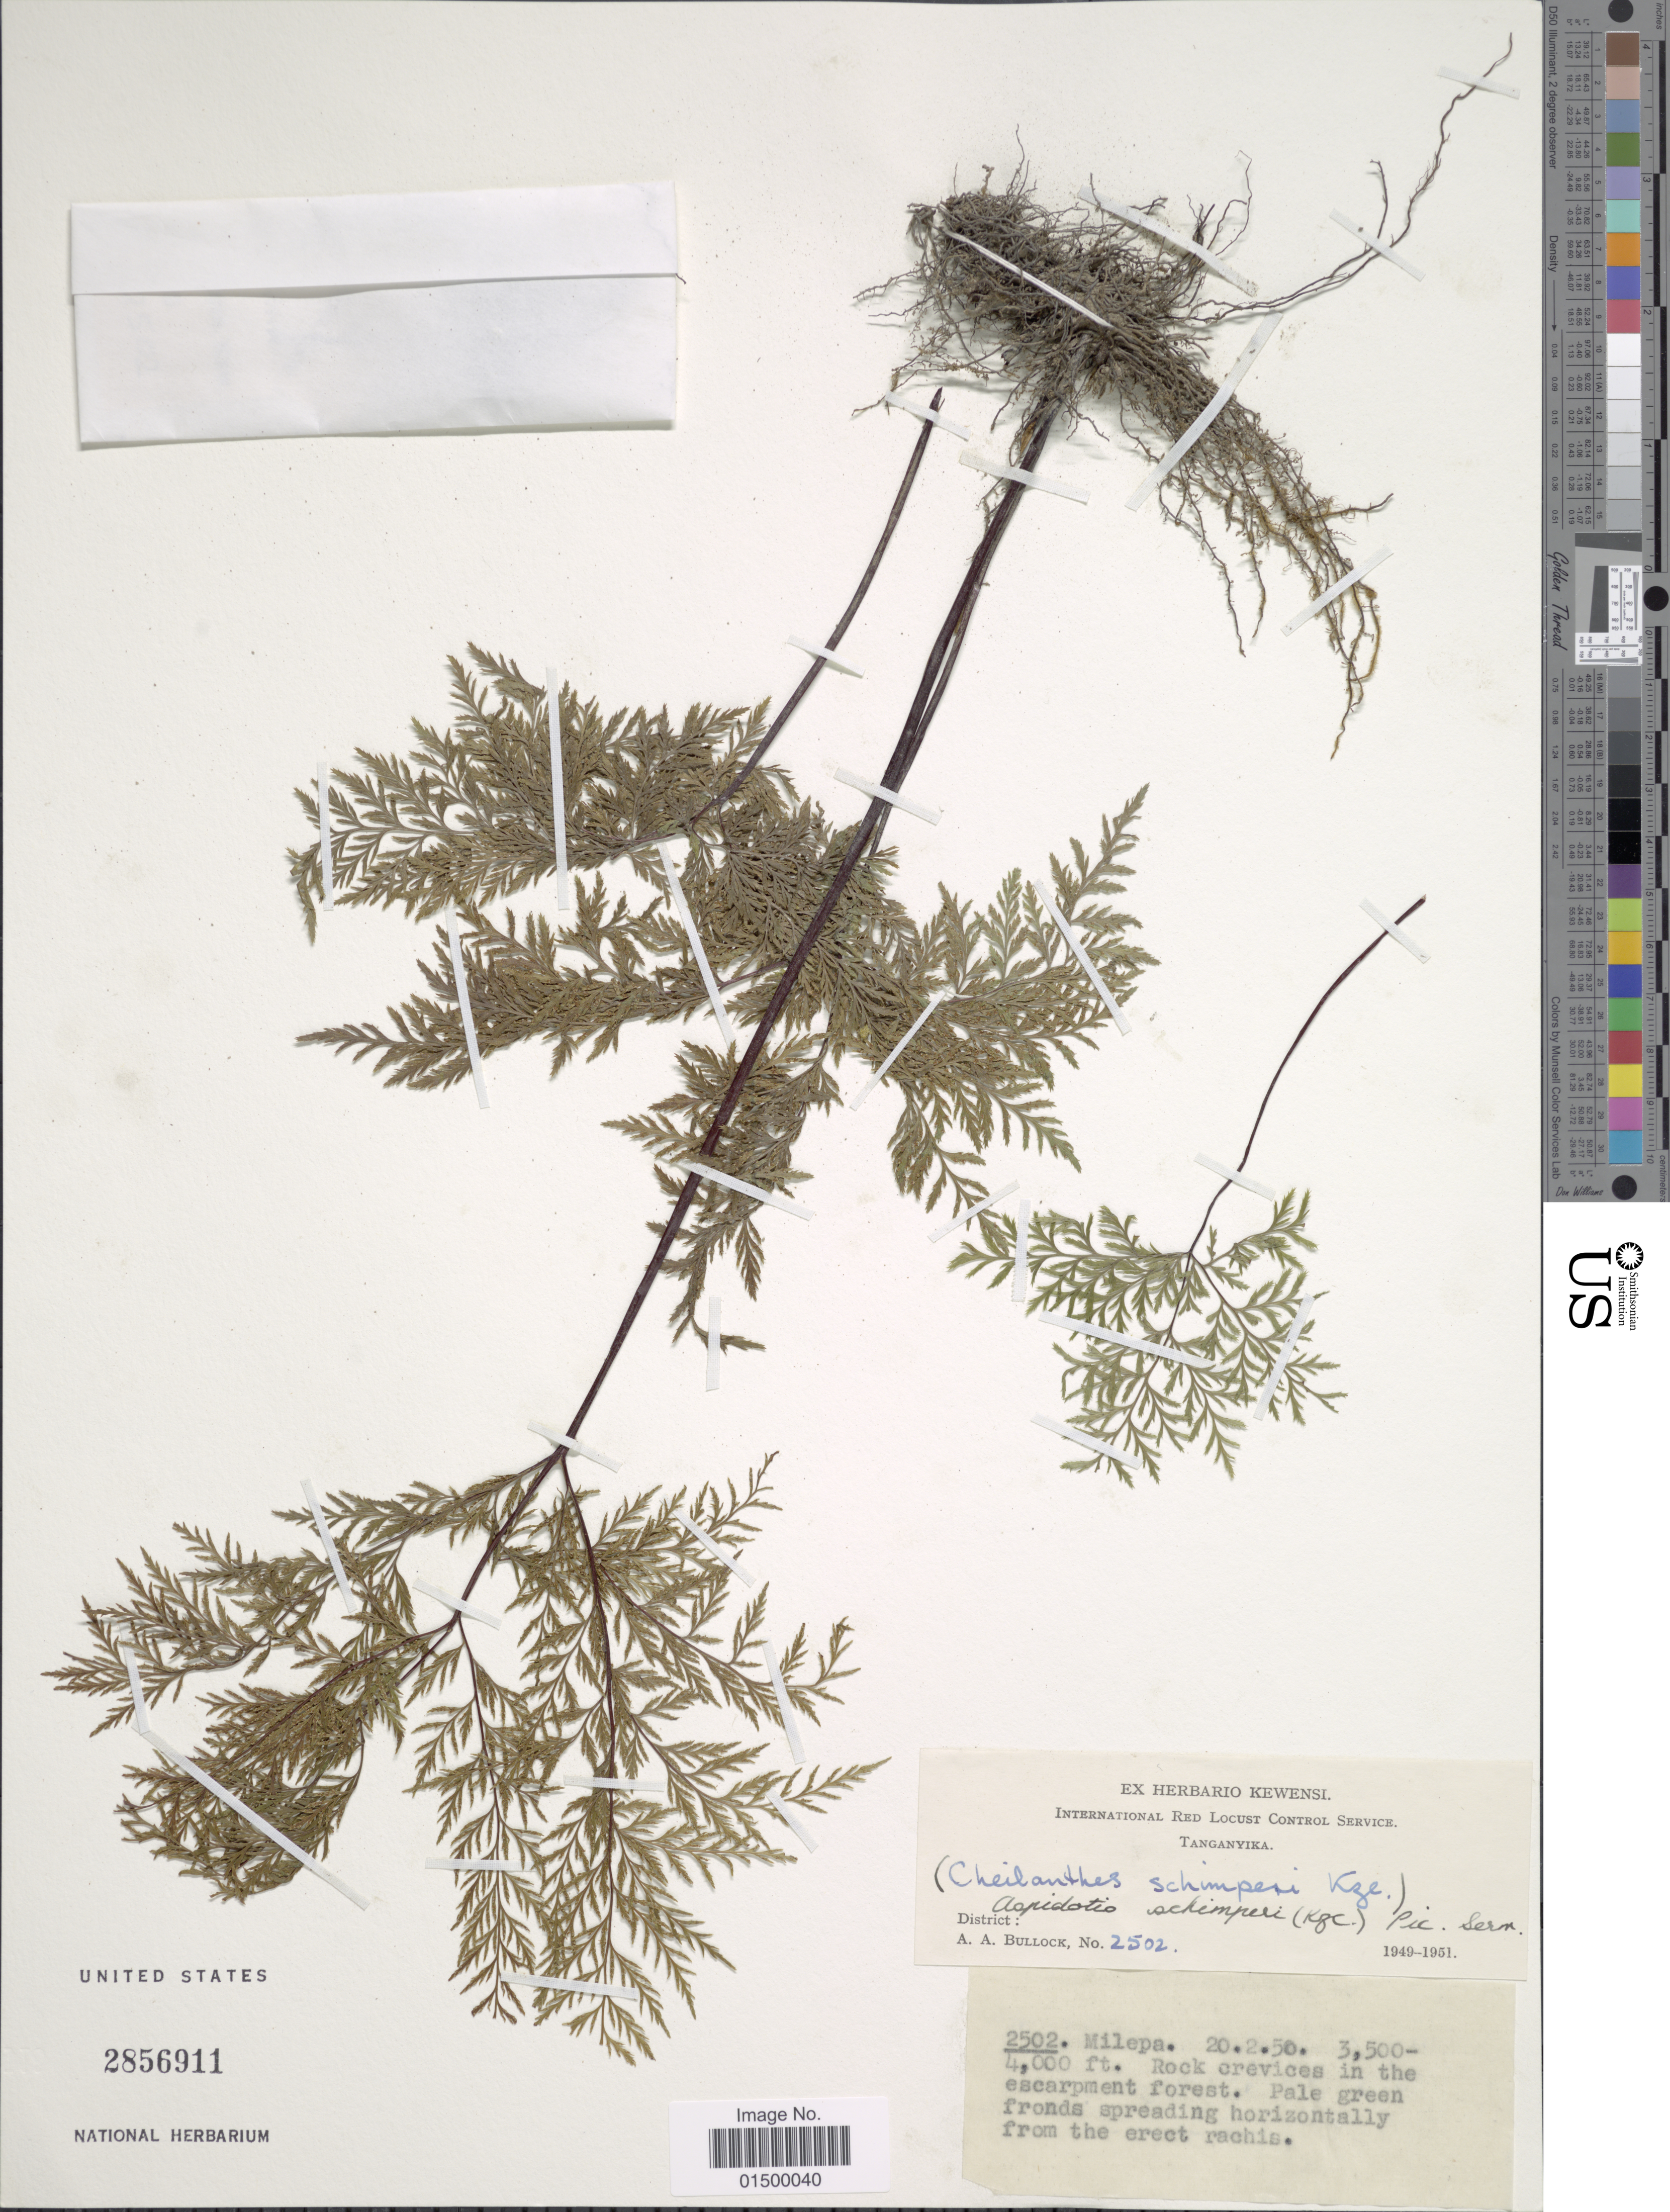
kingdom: Plantae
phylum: Tracheophyta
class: Polypodiopsida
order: Polypodiales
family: Pteridaceae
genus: Cheilanthes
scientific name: Cheilanthes schimperi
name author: Kunze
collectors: A. Bullock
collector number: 2502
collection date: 1950-02-20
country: Tanzania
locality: Milepa. rock crevices in the escarpment forest. Pale green fronds spreading horizontaly from erect rachis.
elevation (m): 1067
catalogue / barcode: US 2856911